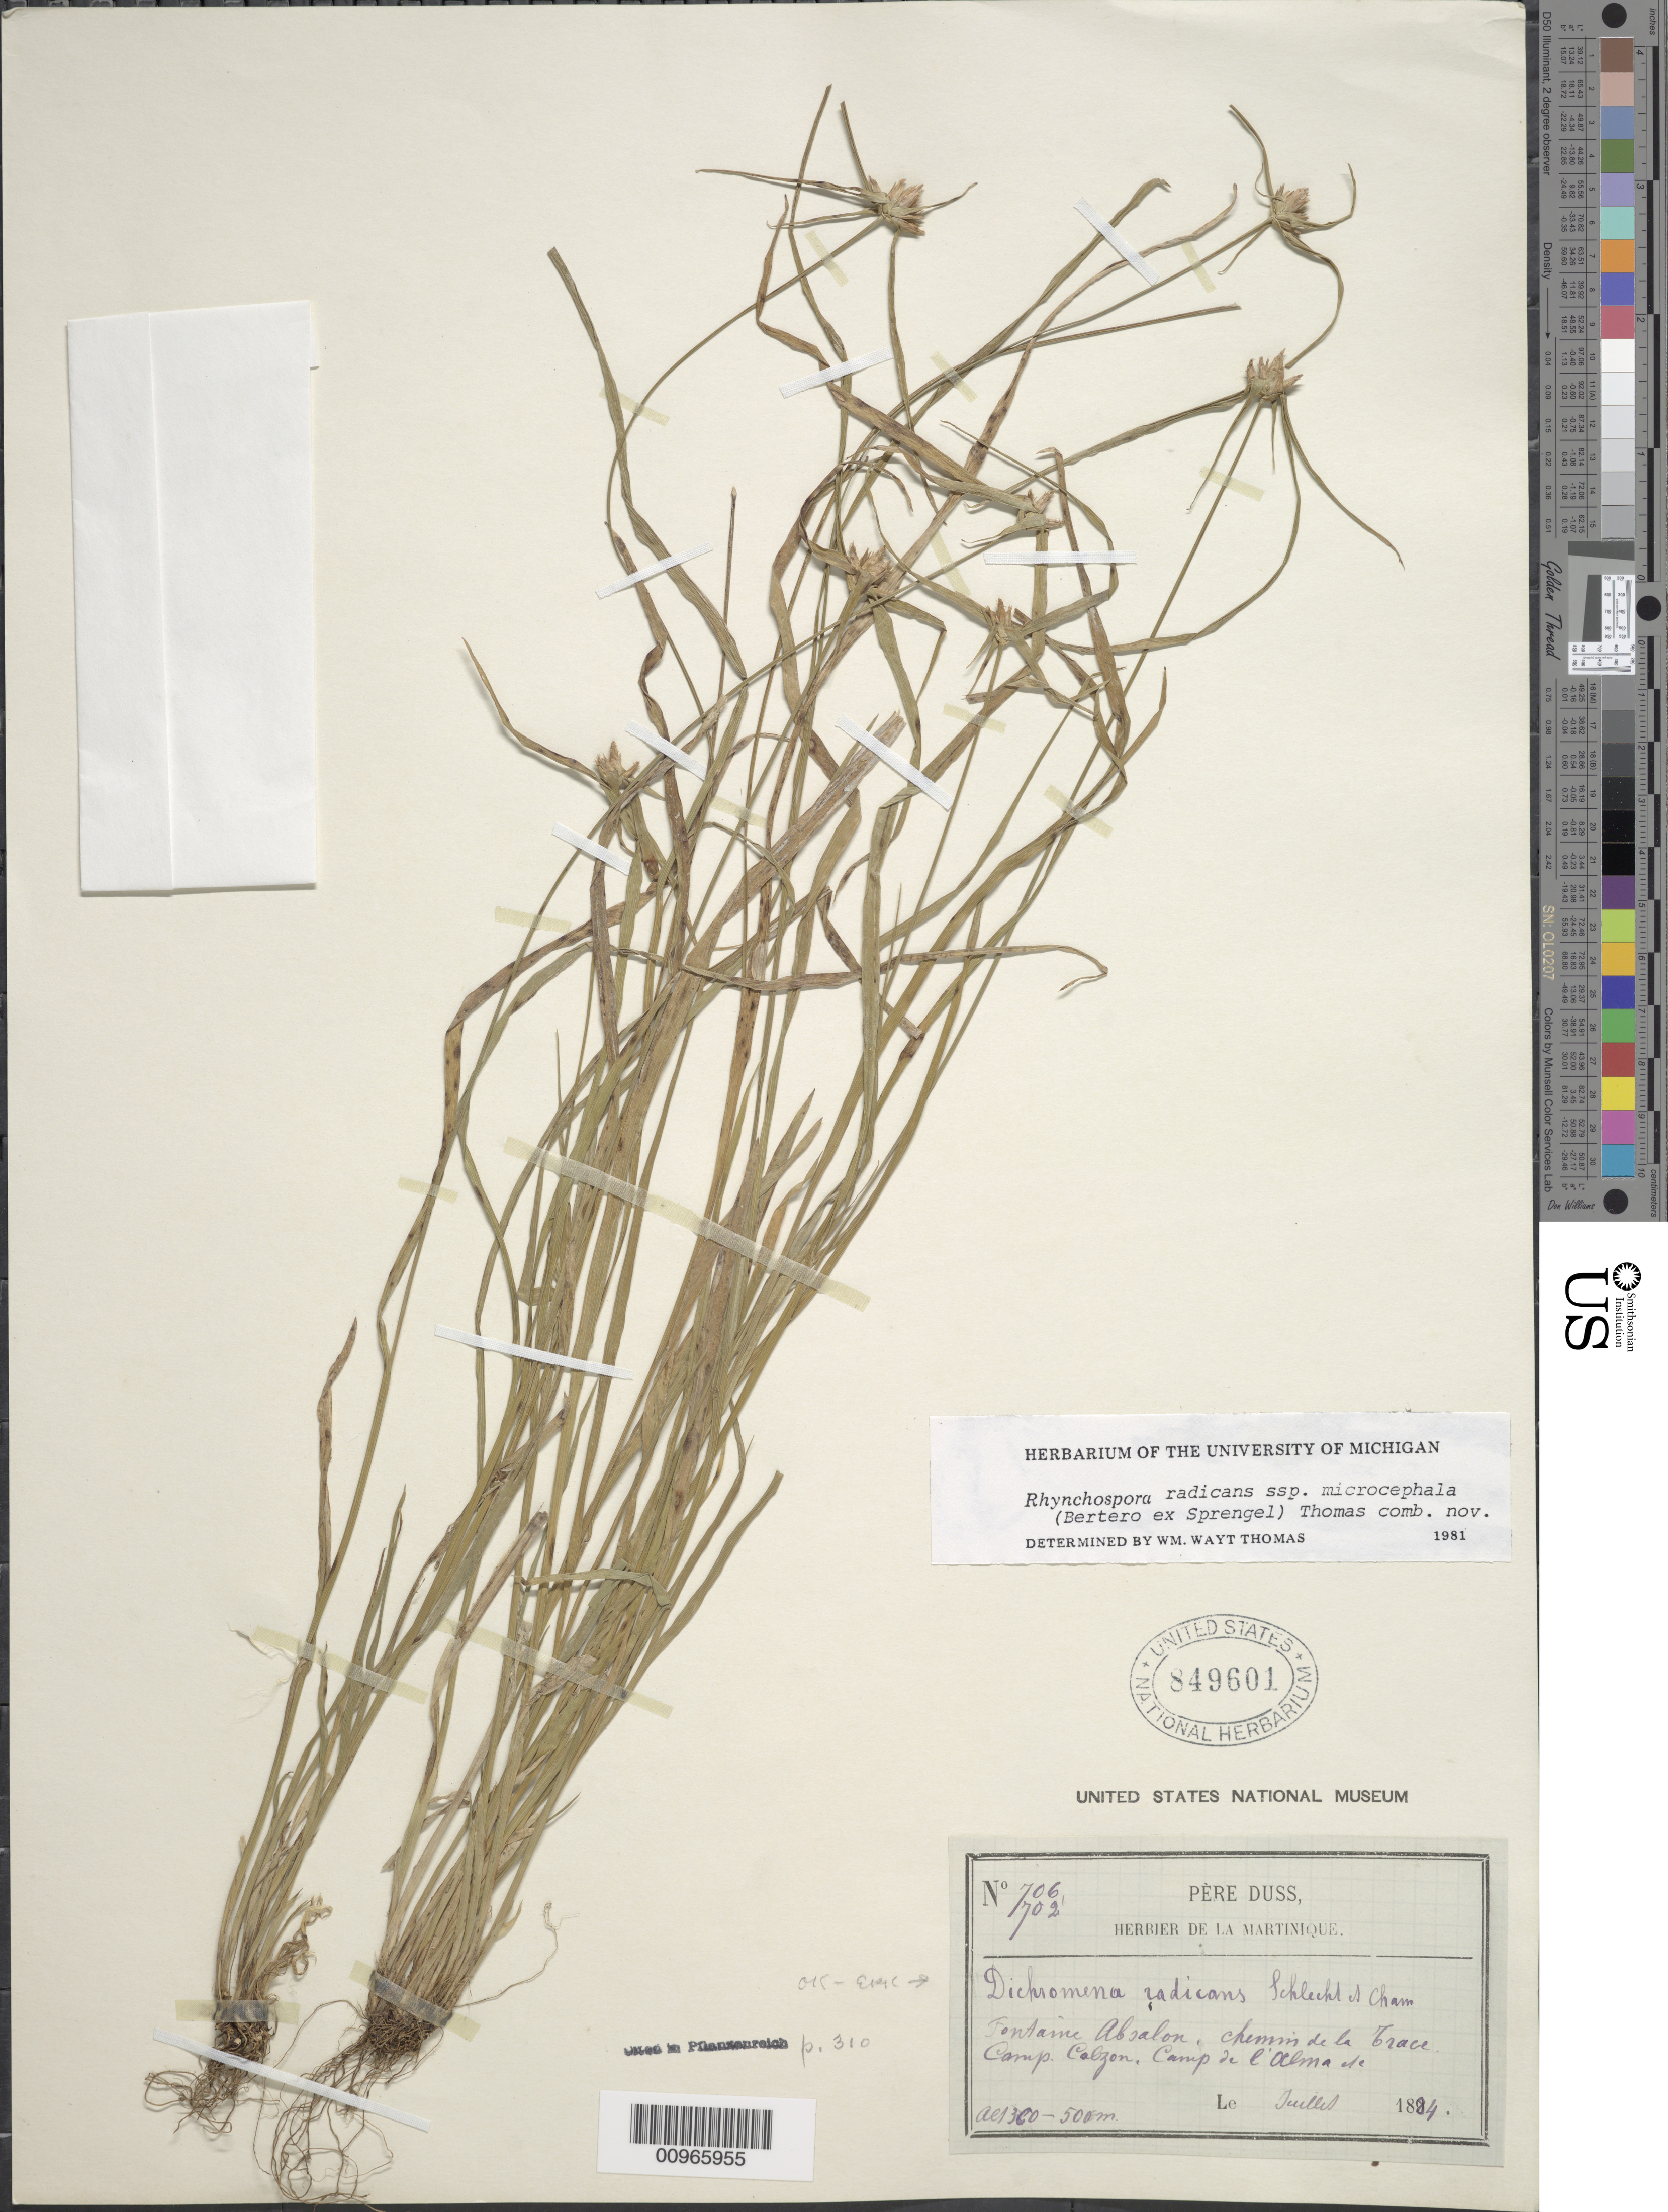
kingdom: Plantae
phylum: Tracheophyta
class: Liliopsida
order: Poales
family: Cyperaceae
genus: Rhynchospora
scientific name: Rhynchospora radicans subsp. microcephala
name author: (Bertero ex Spreng.) W.W. Thomas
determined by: Thomas, W. W., (NY), New York Botanical Garden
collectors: Père Duss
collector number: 706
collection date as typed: Jul 1884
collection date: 1884-07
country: Martinique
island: Martinique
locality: Fontaine Absalon, chemin de la Trace, Camp Calzon, Camp de l'Alma, etc.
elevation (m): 360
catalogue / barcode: US 849601